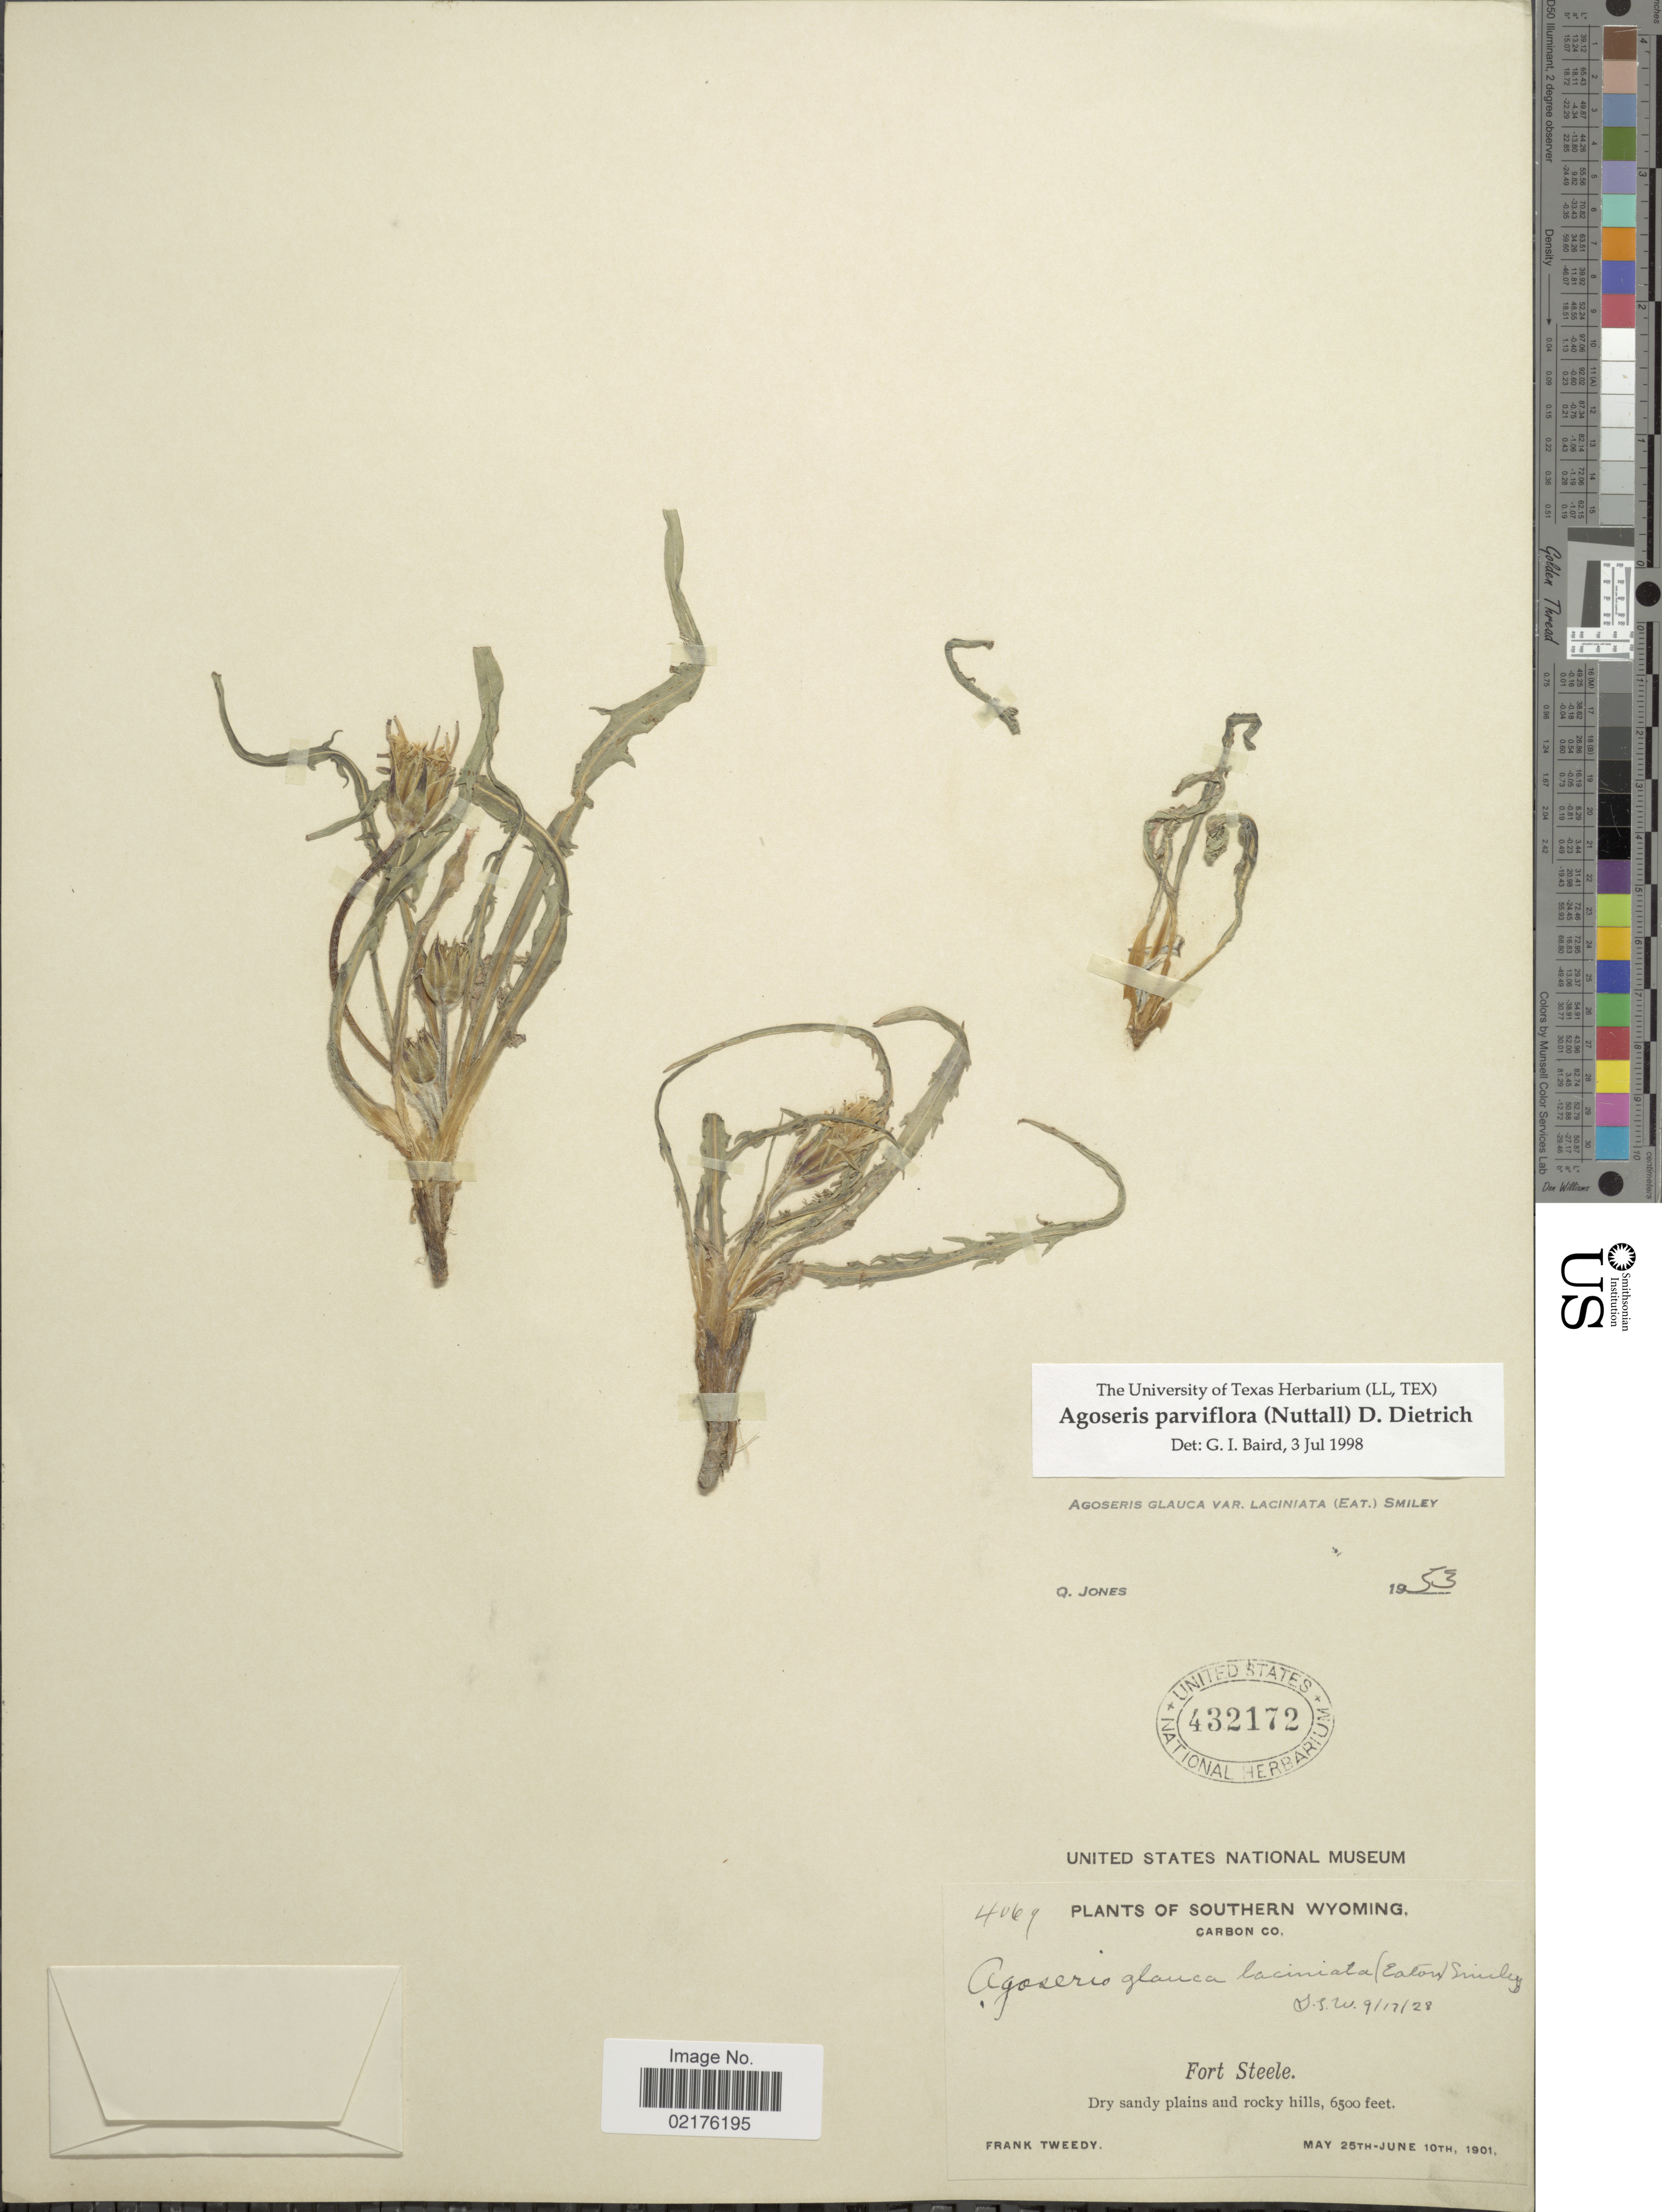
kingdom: Plantae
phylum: Tracheophyta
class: Magnoliopsida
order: Asterales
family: Asteraceae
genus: Agoseris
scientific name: Agoseris parviflora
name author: (Nutt.) D. Dietr.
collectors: F. Tweedy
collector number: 4069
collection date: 1901-05-25/1901-06-01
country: United States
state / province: Wyoming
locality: Southern Wyoming, Carbon Co., Fort Steele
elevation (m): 1981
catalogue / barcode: US 432172